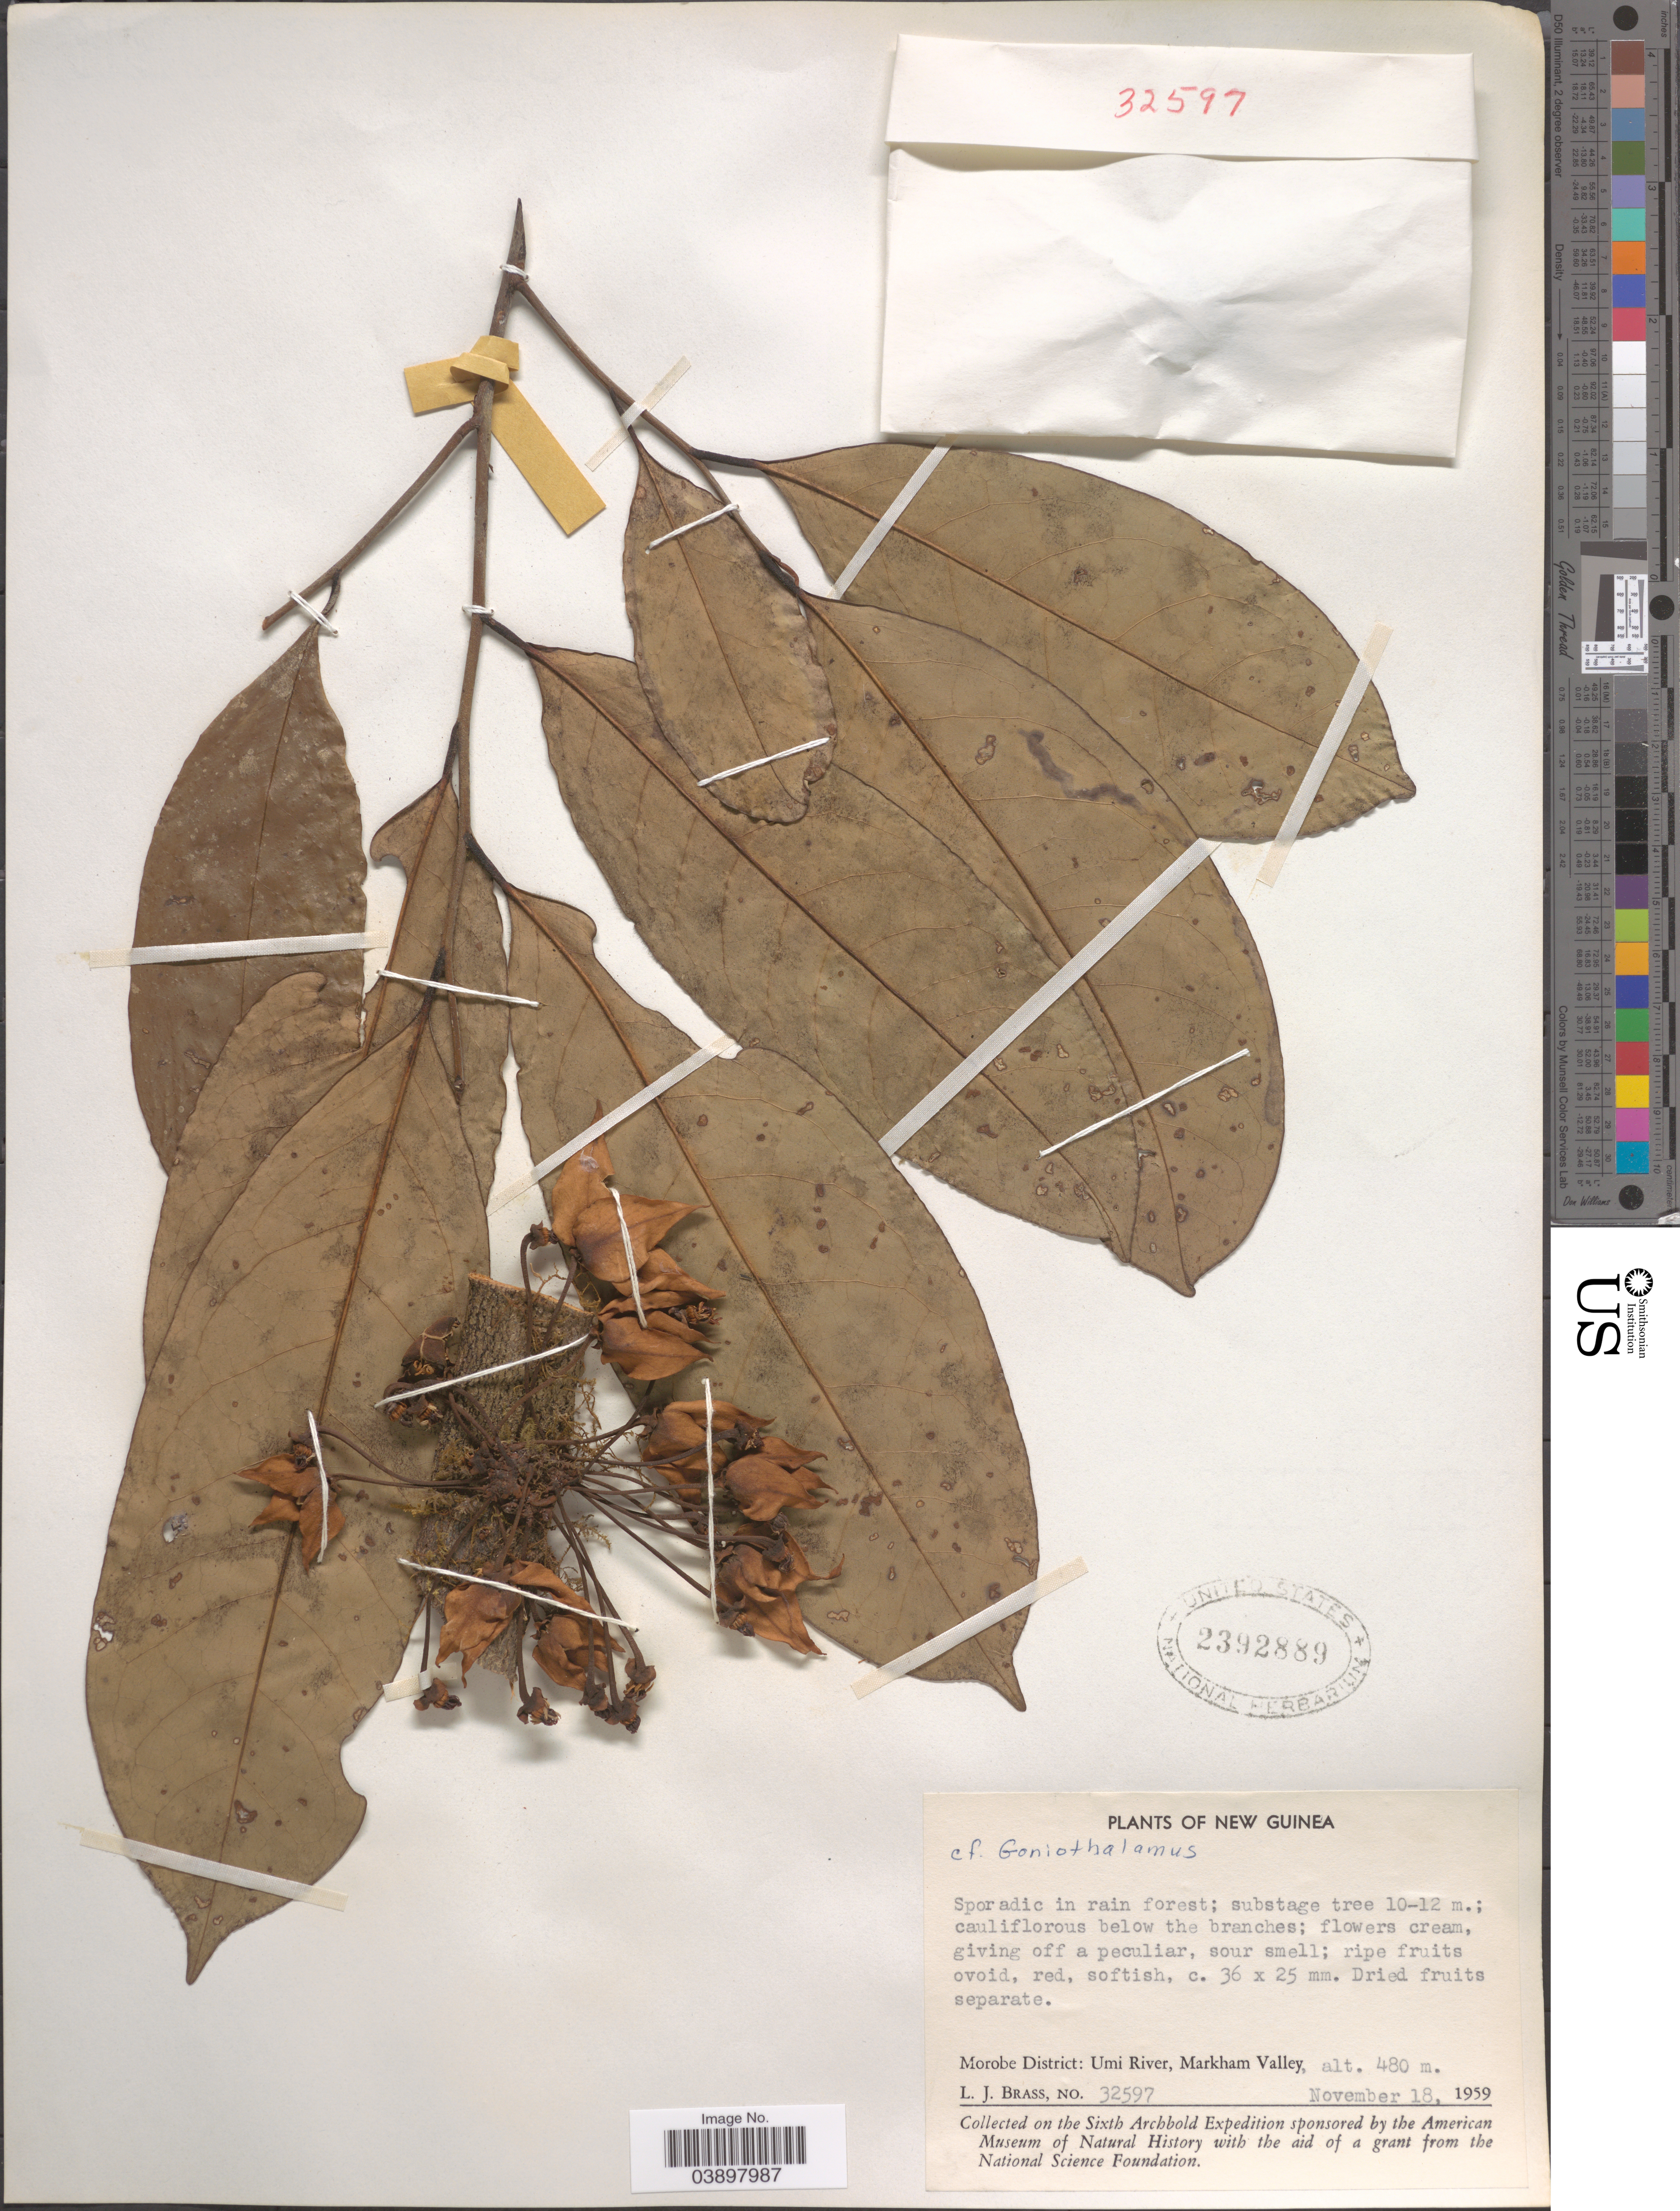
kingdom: Plantae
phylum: Tracheophyta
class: Magnoliopsida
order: Magnoliales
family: Annonaceae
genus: Goniothalamus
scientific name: Goniothalamus sp.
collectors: L. J. Brass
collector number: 32597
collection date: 1959-11-18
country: Papua New Guinea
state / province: Morobe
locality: New Guinea. Morobe District: Umi River, Markham Valley.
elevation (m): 480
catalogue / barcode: US 2392889